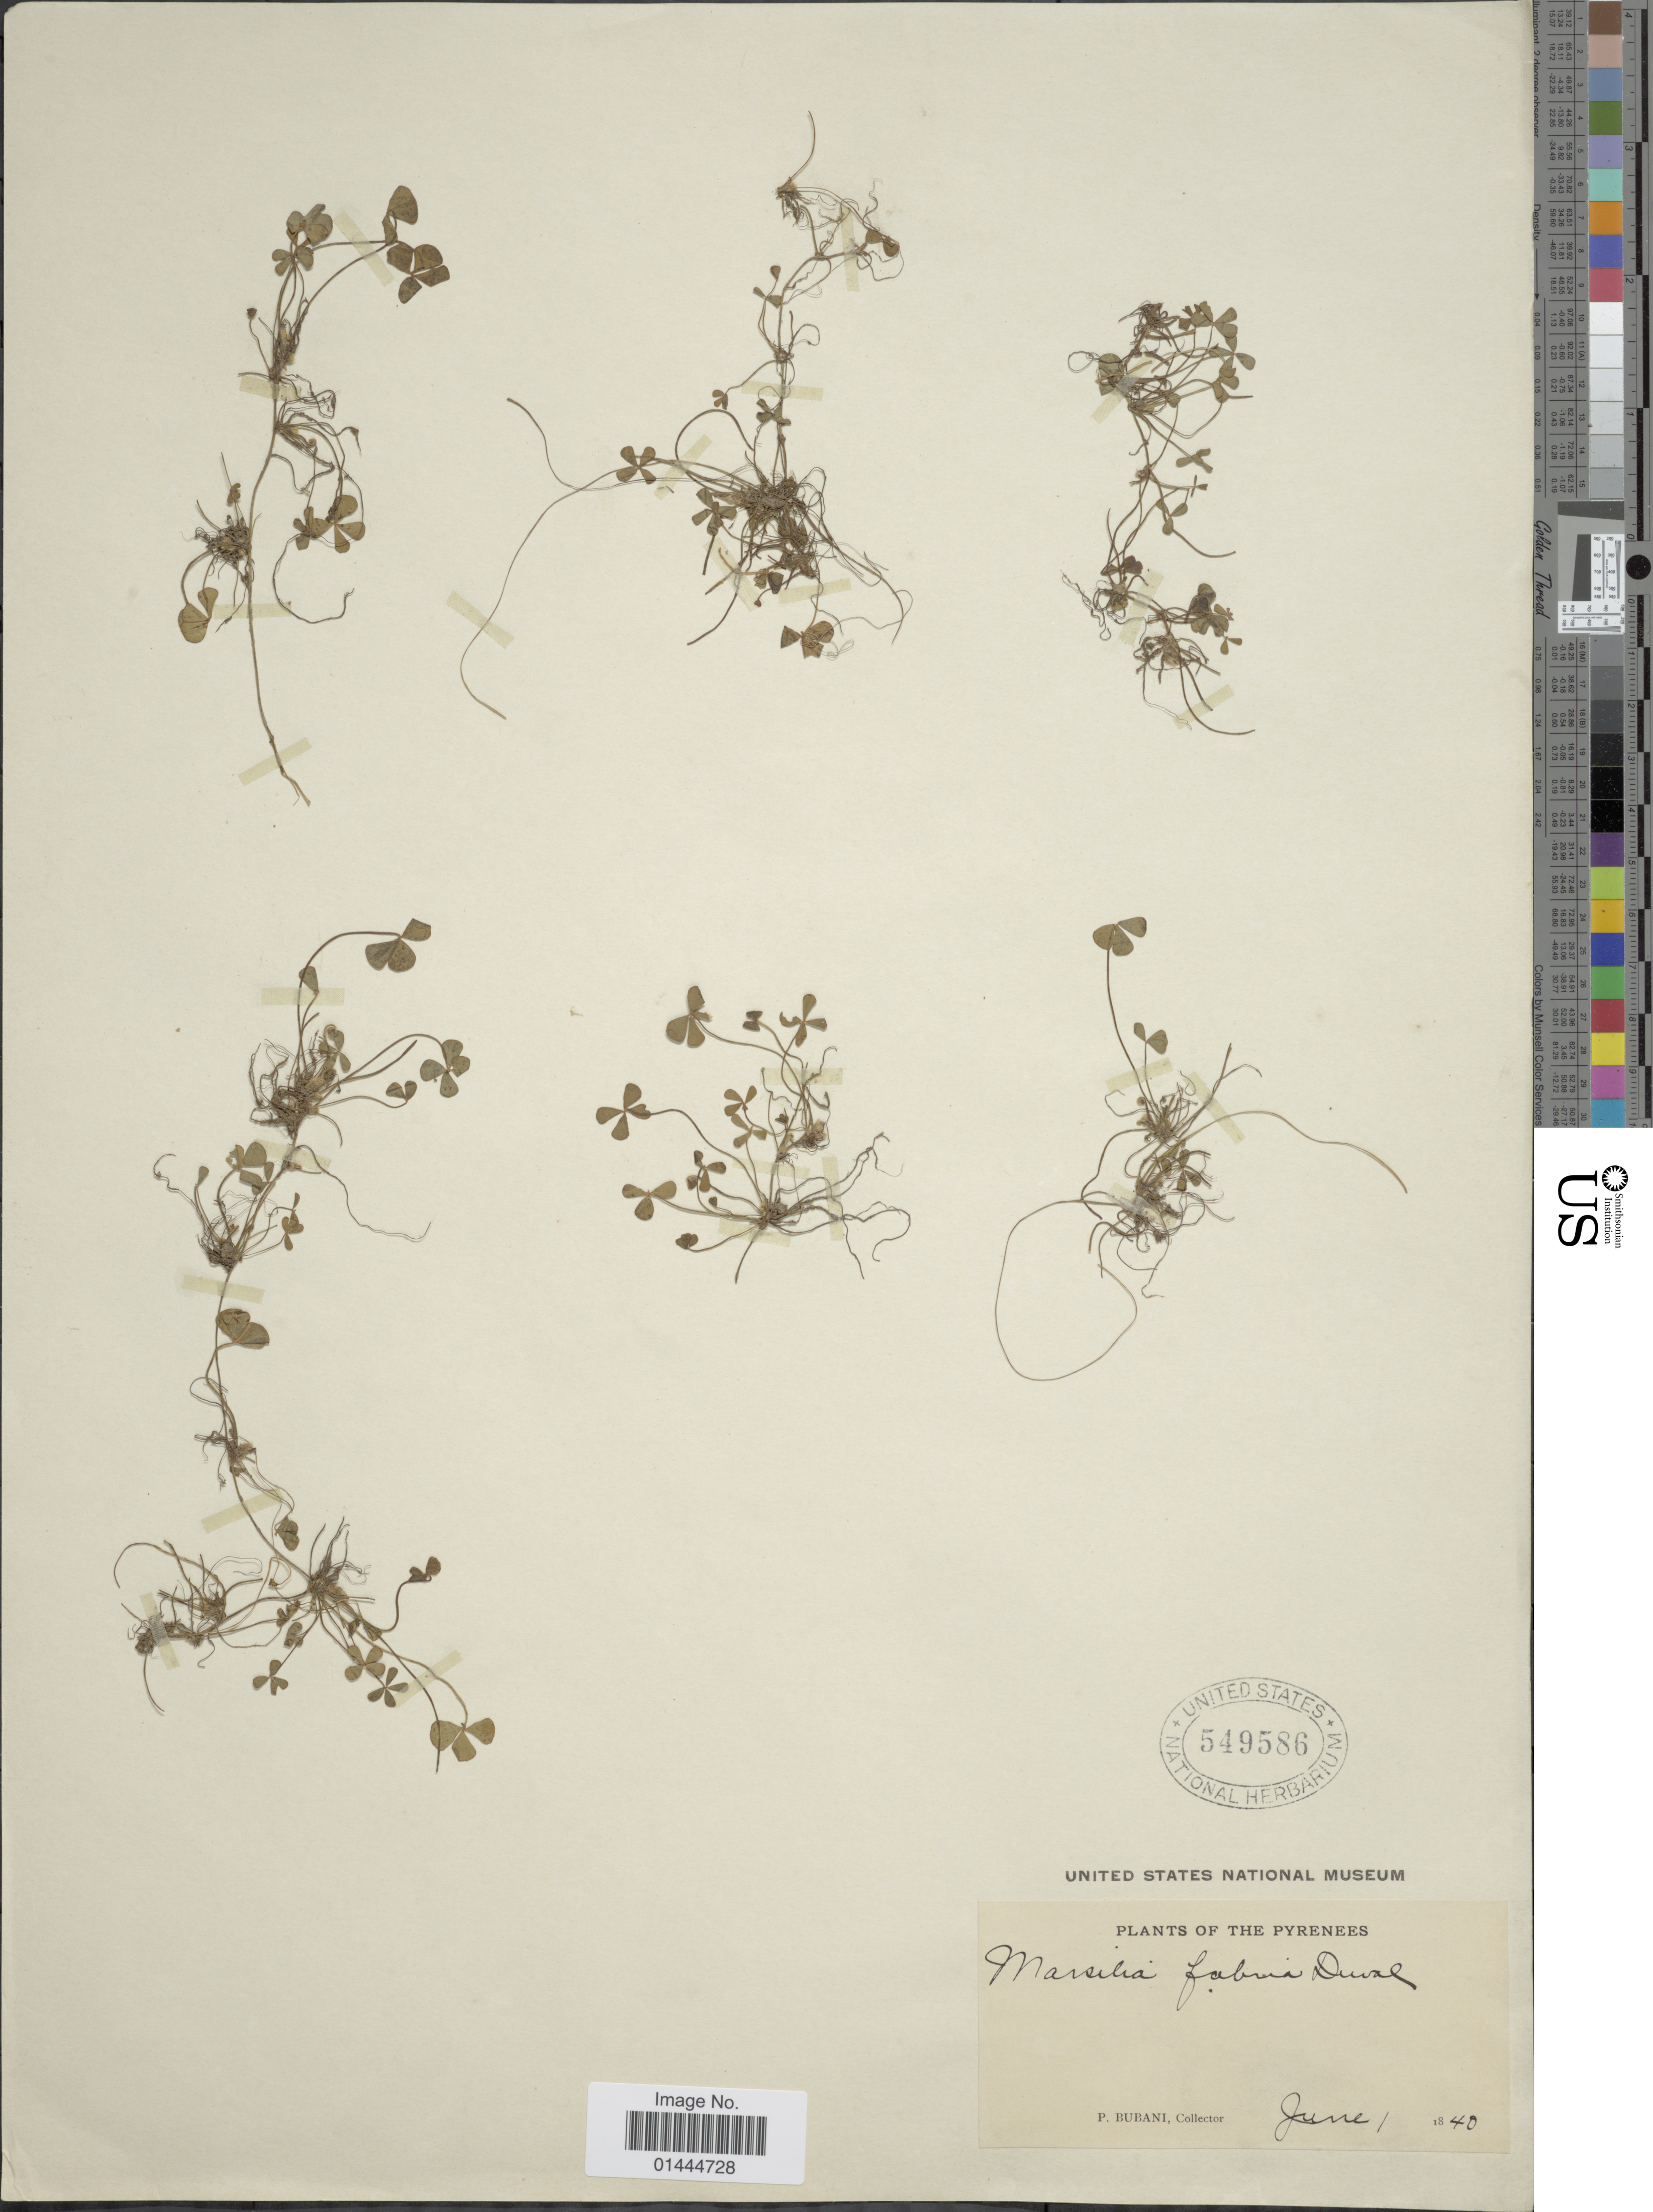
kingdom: Plantae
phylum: Tracheophyta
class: Polypodiopsida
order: Salviniales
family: Marsileaceae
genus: Marsilea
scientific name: Marsilea fabri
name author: Dunal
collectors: P. Bubani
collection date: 1840-06-01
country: France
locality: Pyrenees.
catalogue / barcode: US 549586